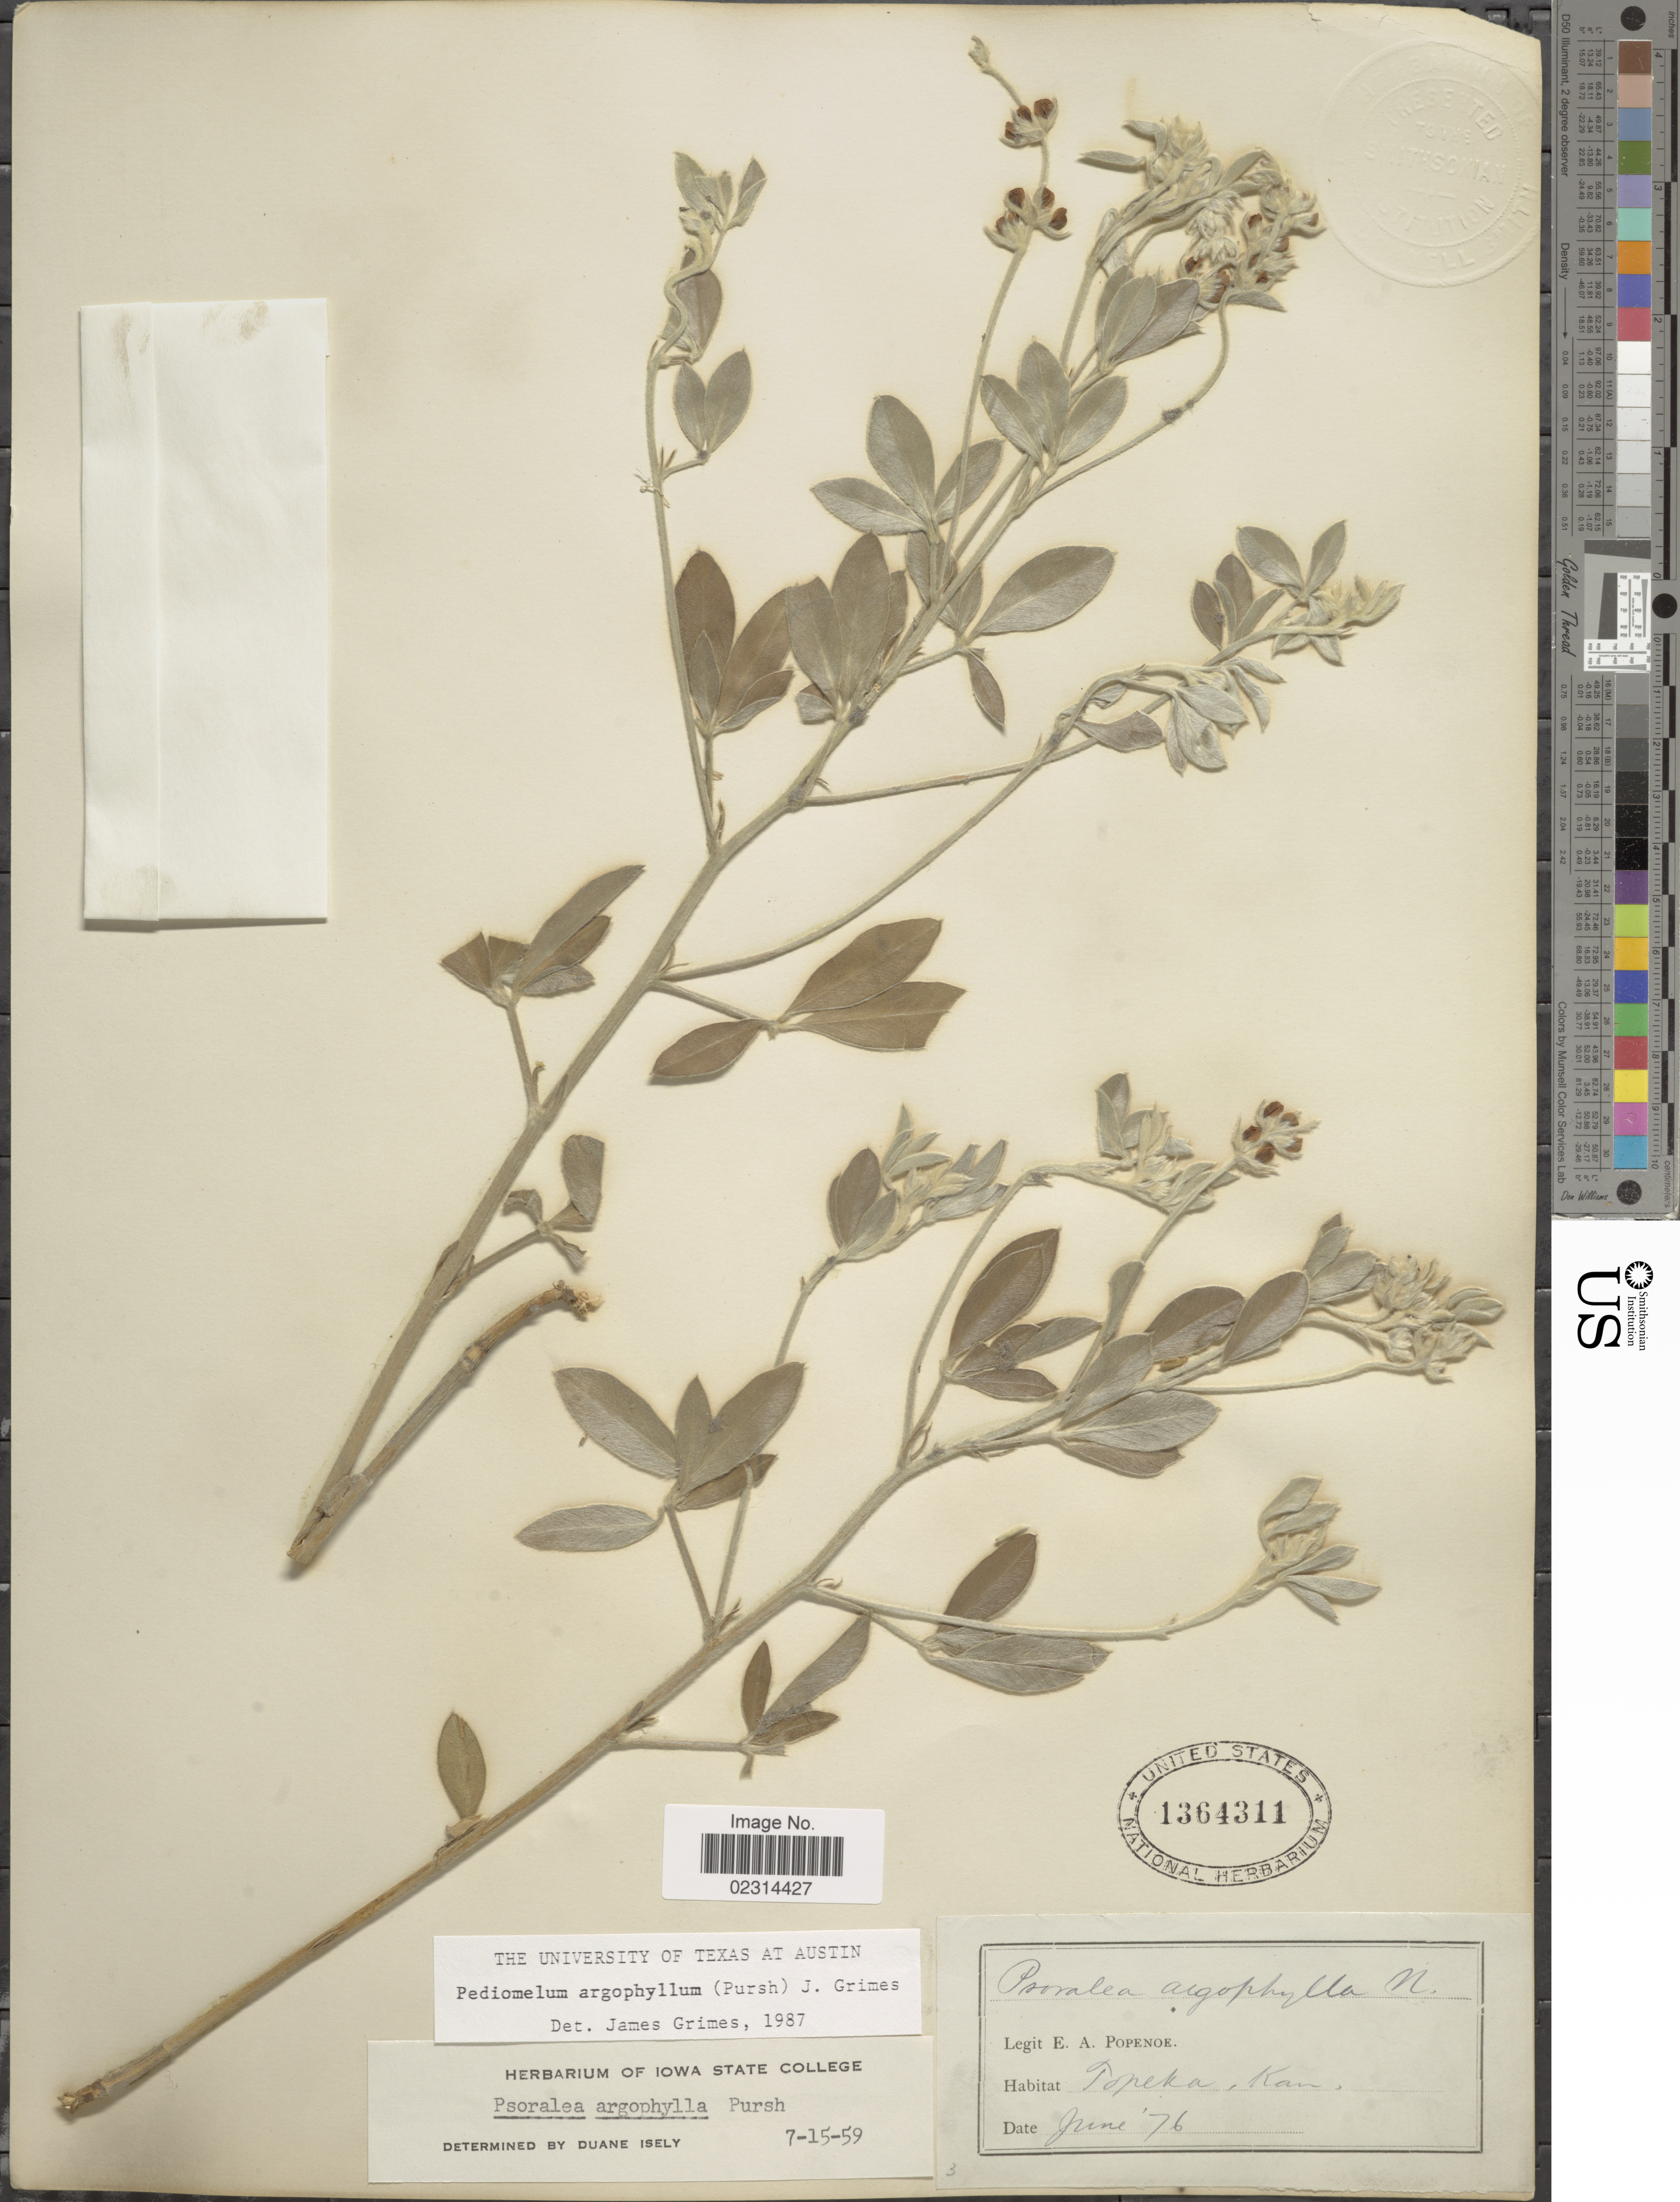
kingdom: Plantae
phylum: Tracheophyta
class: Magnoliopsida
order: Fabales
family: Fabaceae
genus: Pediomelum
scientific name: Pediomelum argophyllum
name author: (Pursh) J.W. Grimes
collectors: E. A. Popenoe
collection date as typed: Transcribed d/m/y: /6/76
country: United States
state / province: Kansas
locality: Topeka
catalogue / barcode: US 1364311